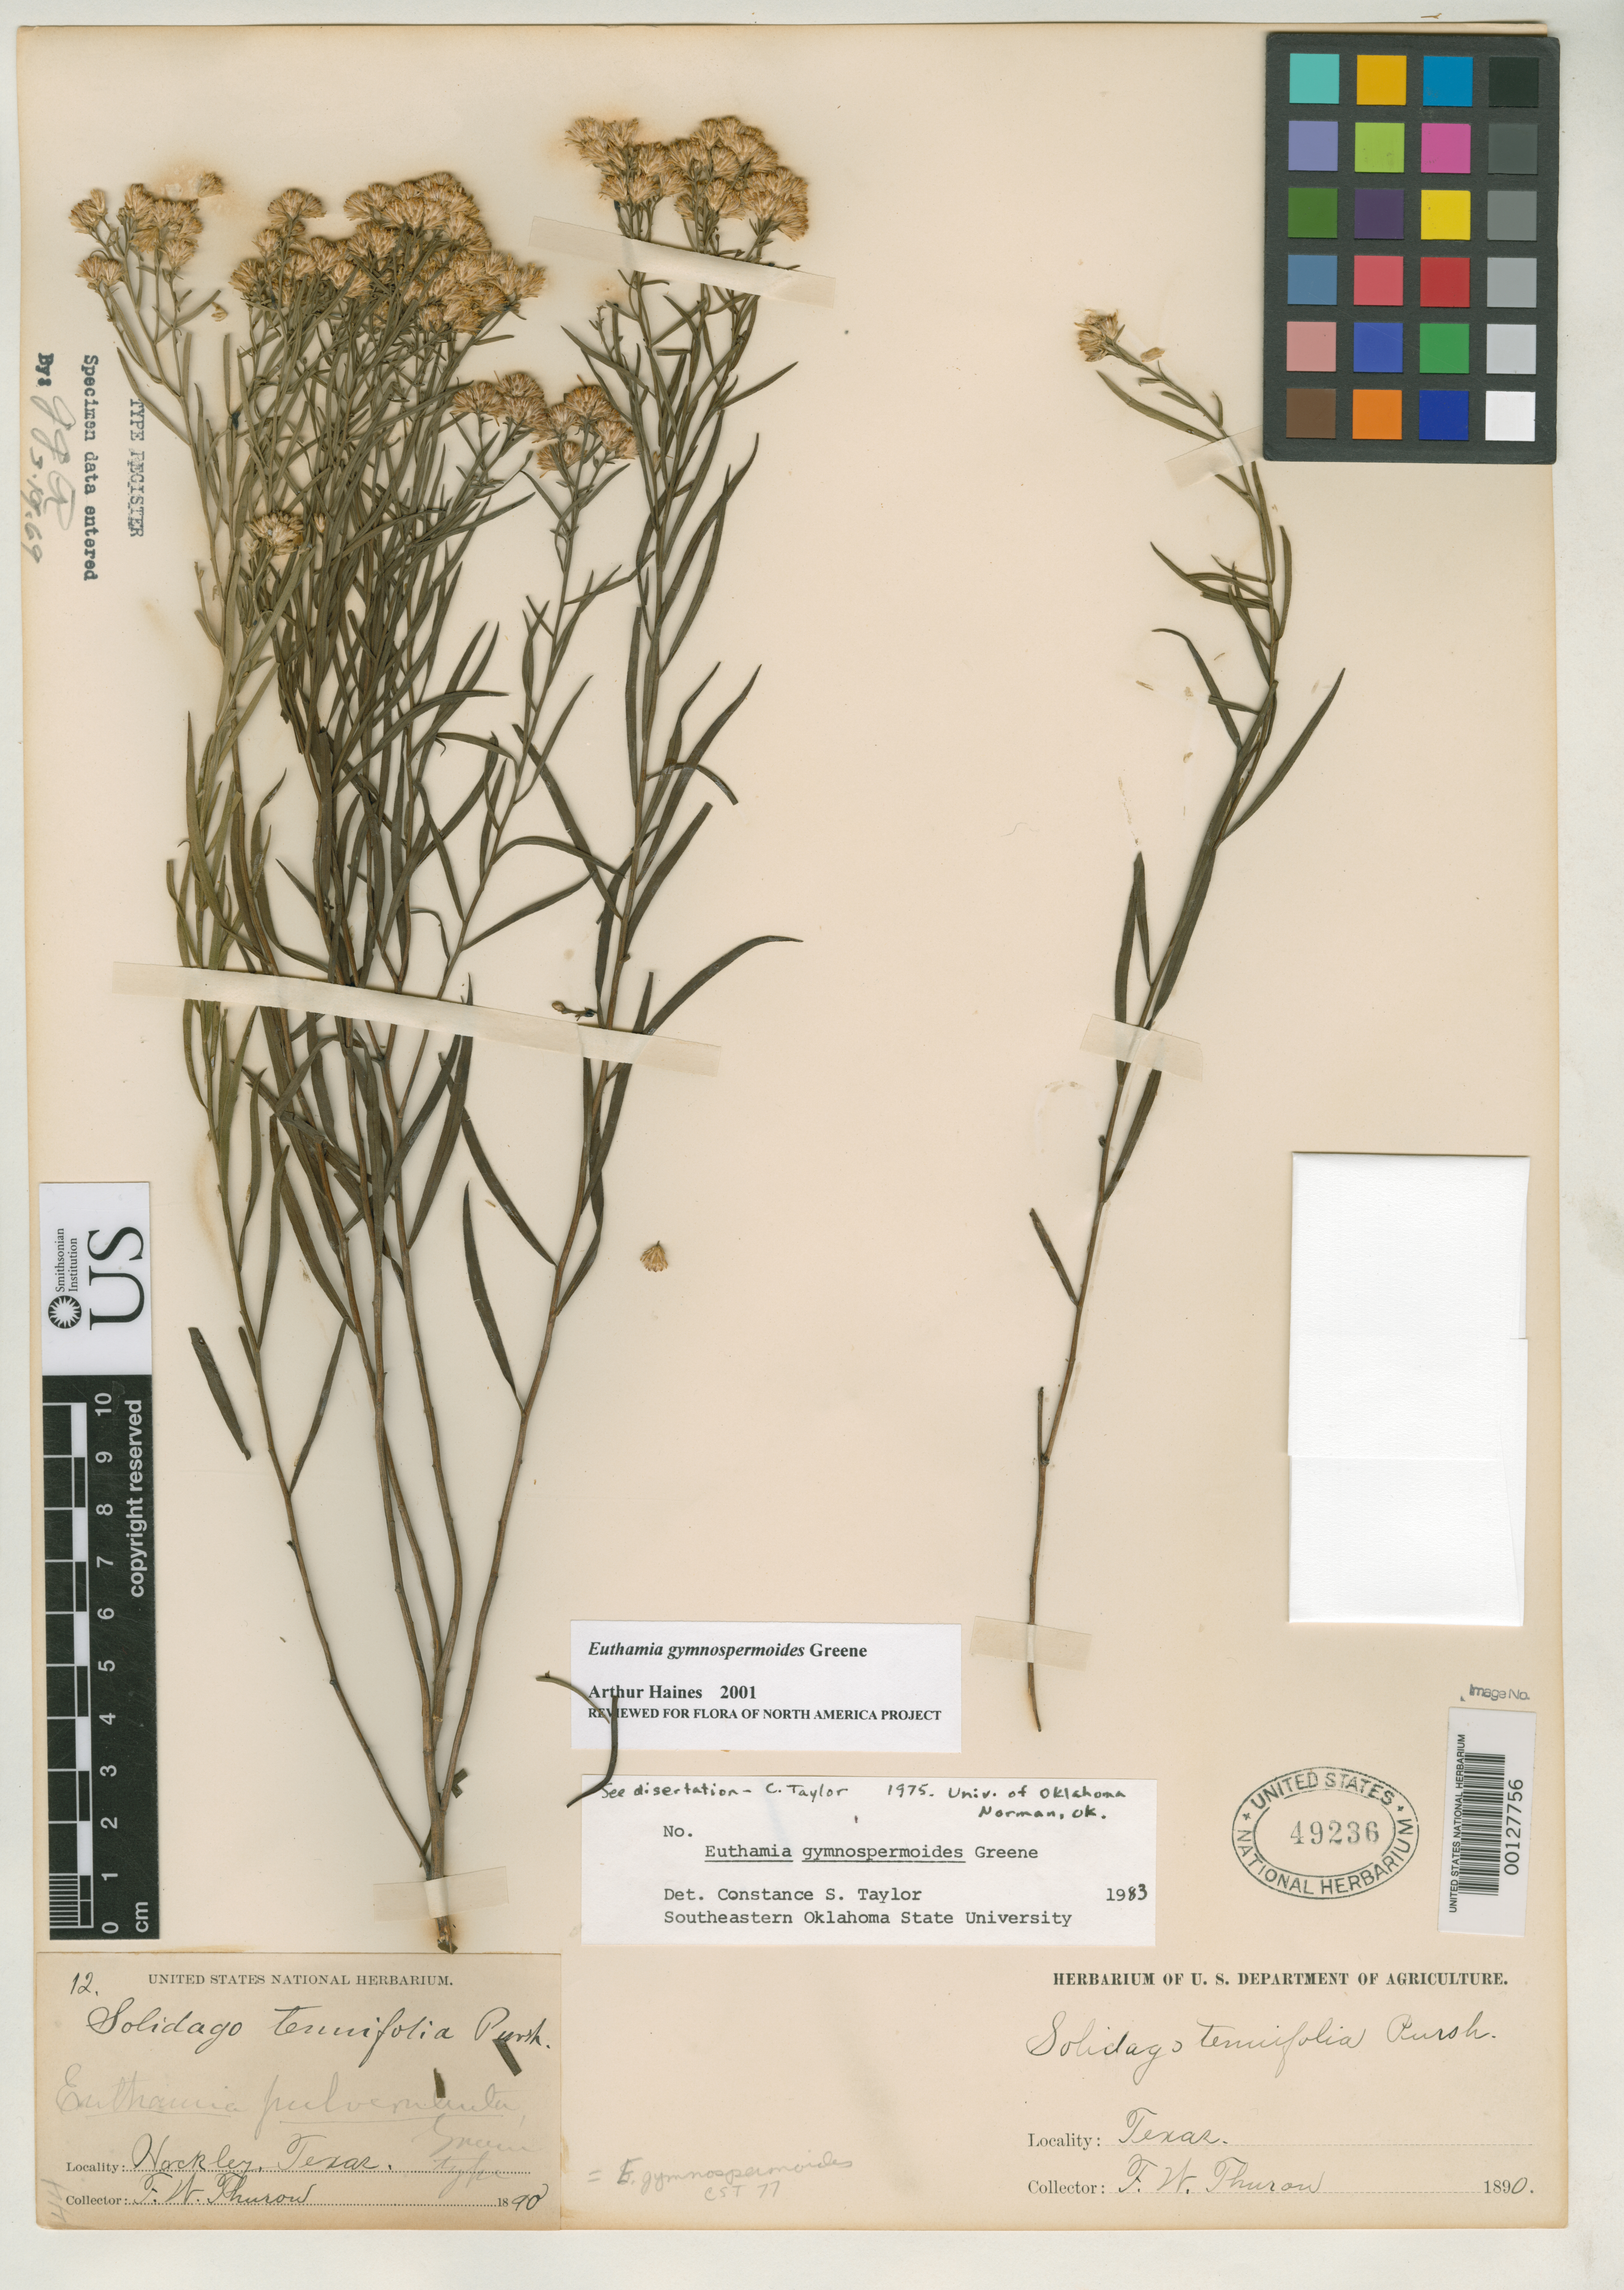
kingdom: Plantae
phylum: Tracheophyta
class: Magnoliopsida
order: Asterales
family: Asteraceae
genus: Euthamia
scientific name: Euthamia pulverulenta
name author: Greene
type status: Type Collection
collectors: F. W. Thurow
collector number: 12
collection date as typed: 1890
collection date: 1890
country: United States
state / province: Texas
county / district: Hockley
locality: Hockley.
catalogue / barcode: US 49236